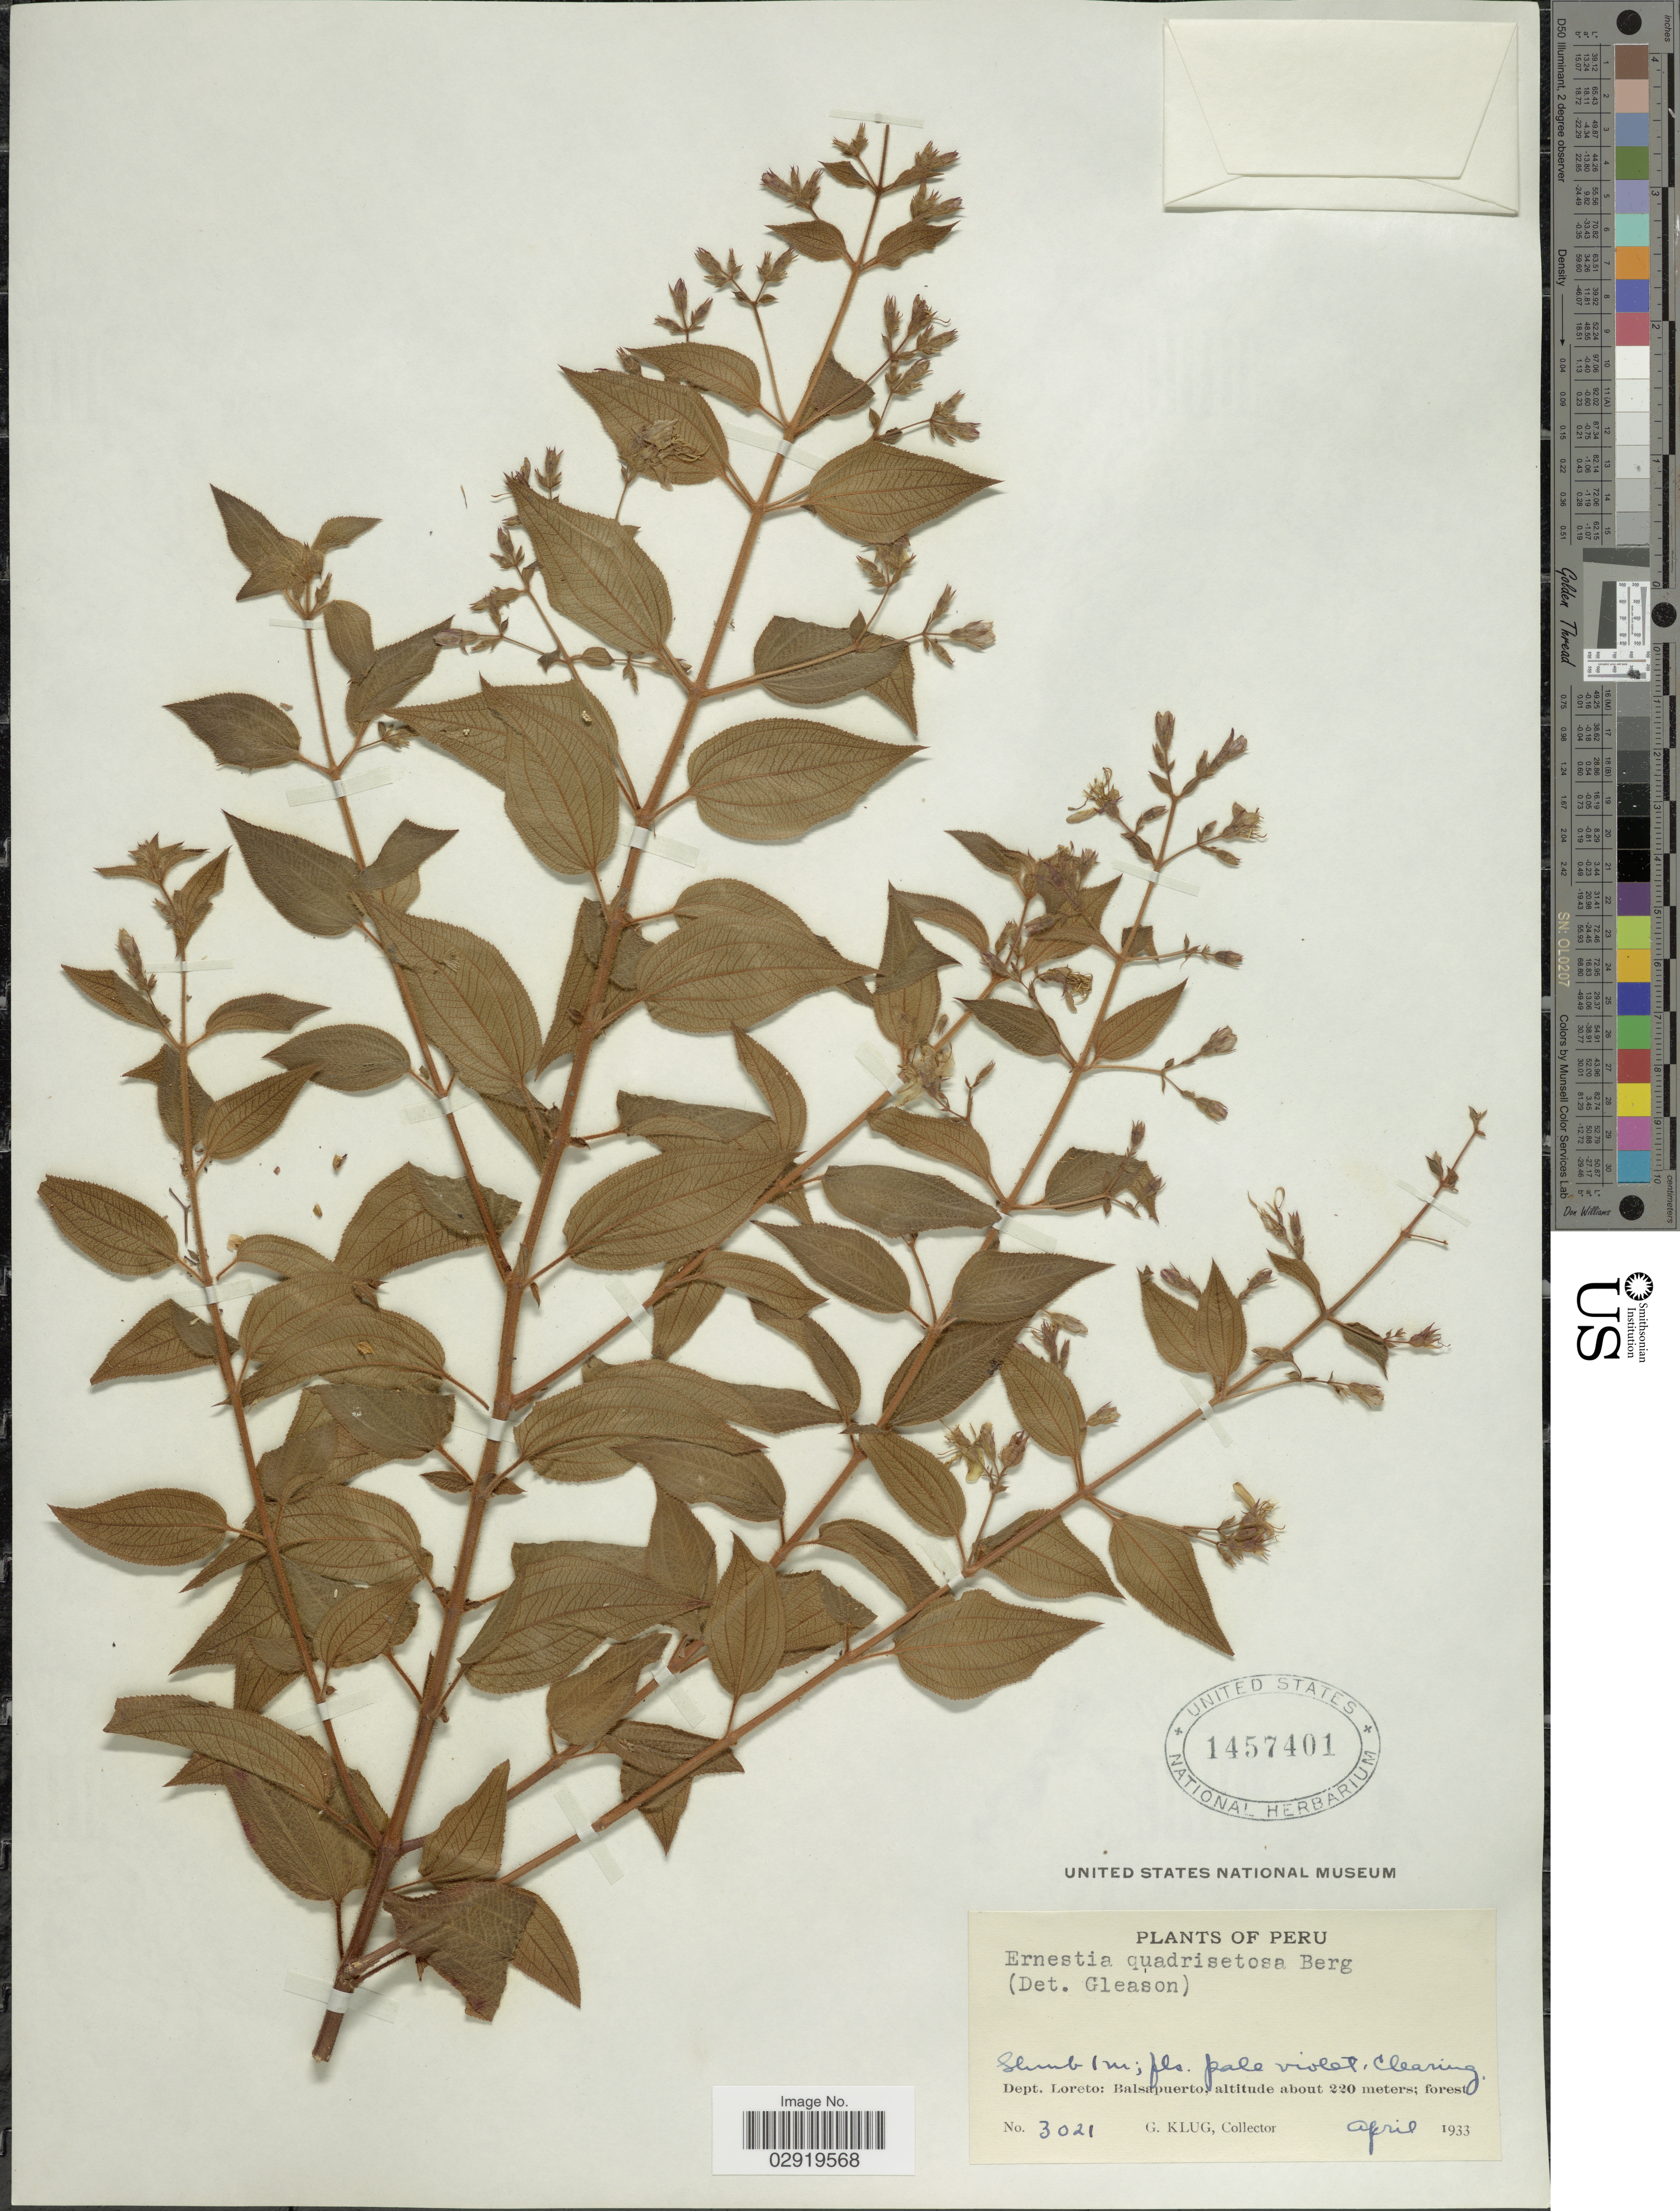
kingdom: Plantae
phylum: Tracheophyta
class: Magnoliopsida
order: Myrtales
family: Melastomataceae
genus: Ernestia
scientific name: Ernestia quadrisetosa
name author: Berg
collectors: G. Klug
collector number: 3021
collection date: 1933-04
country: Peru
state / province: Loreto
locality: Dept. Loreto: Balsapuerto.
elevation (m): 220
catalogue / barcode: US 1457401